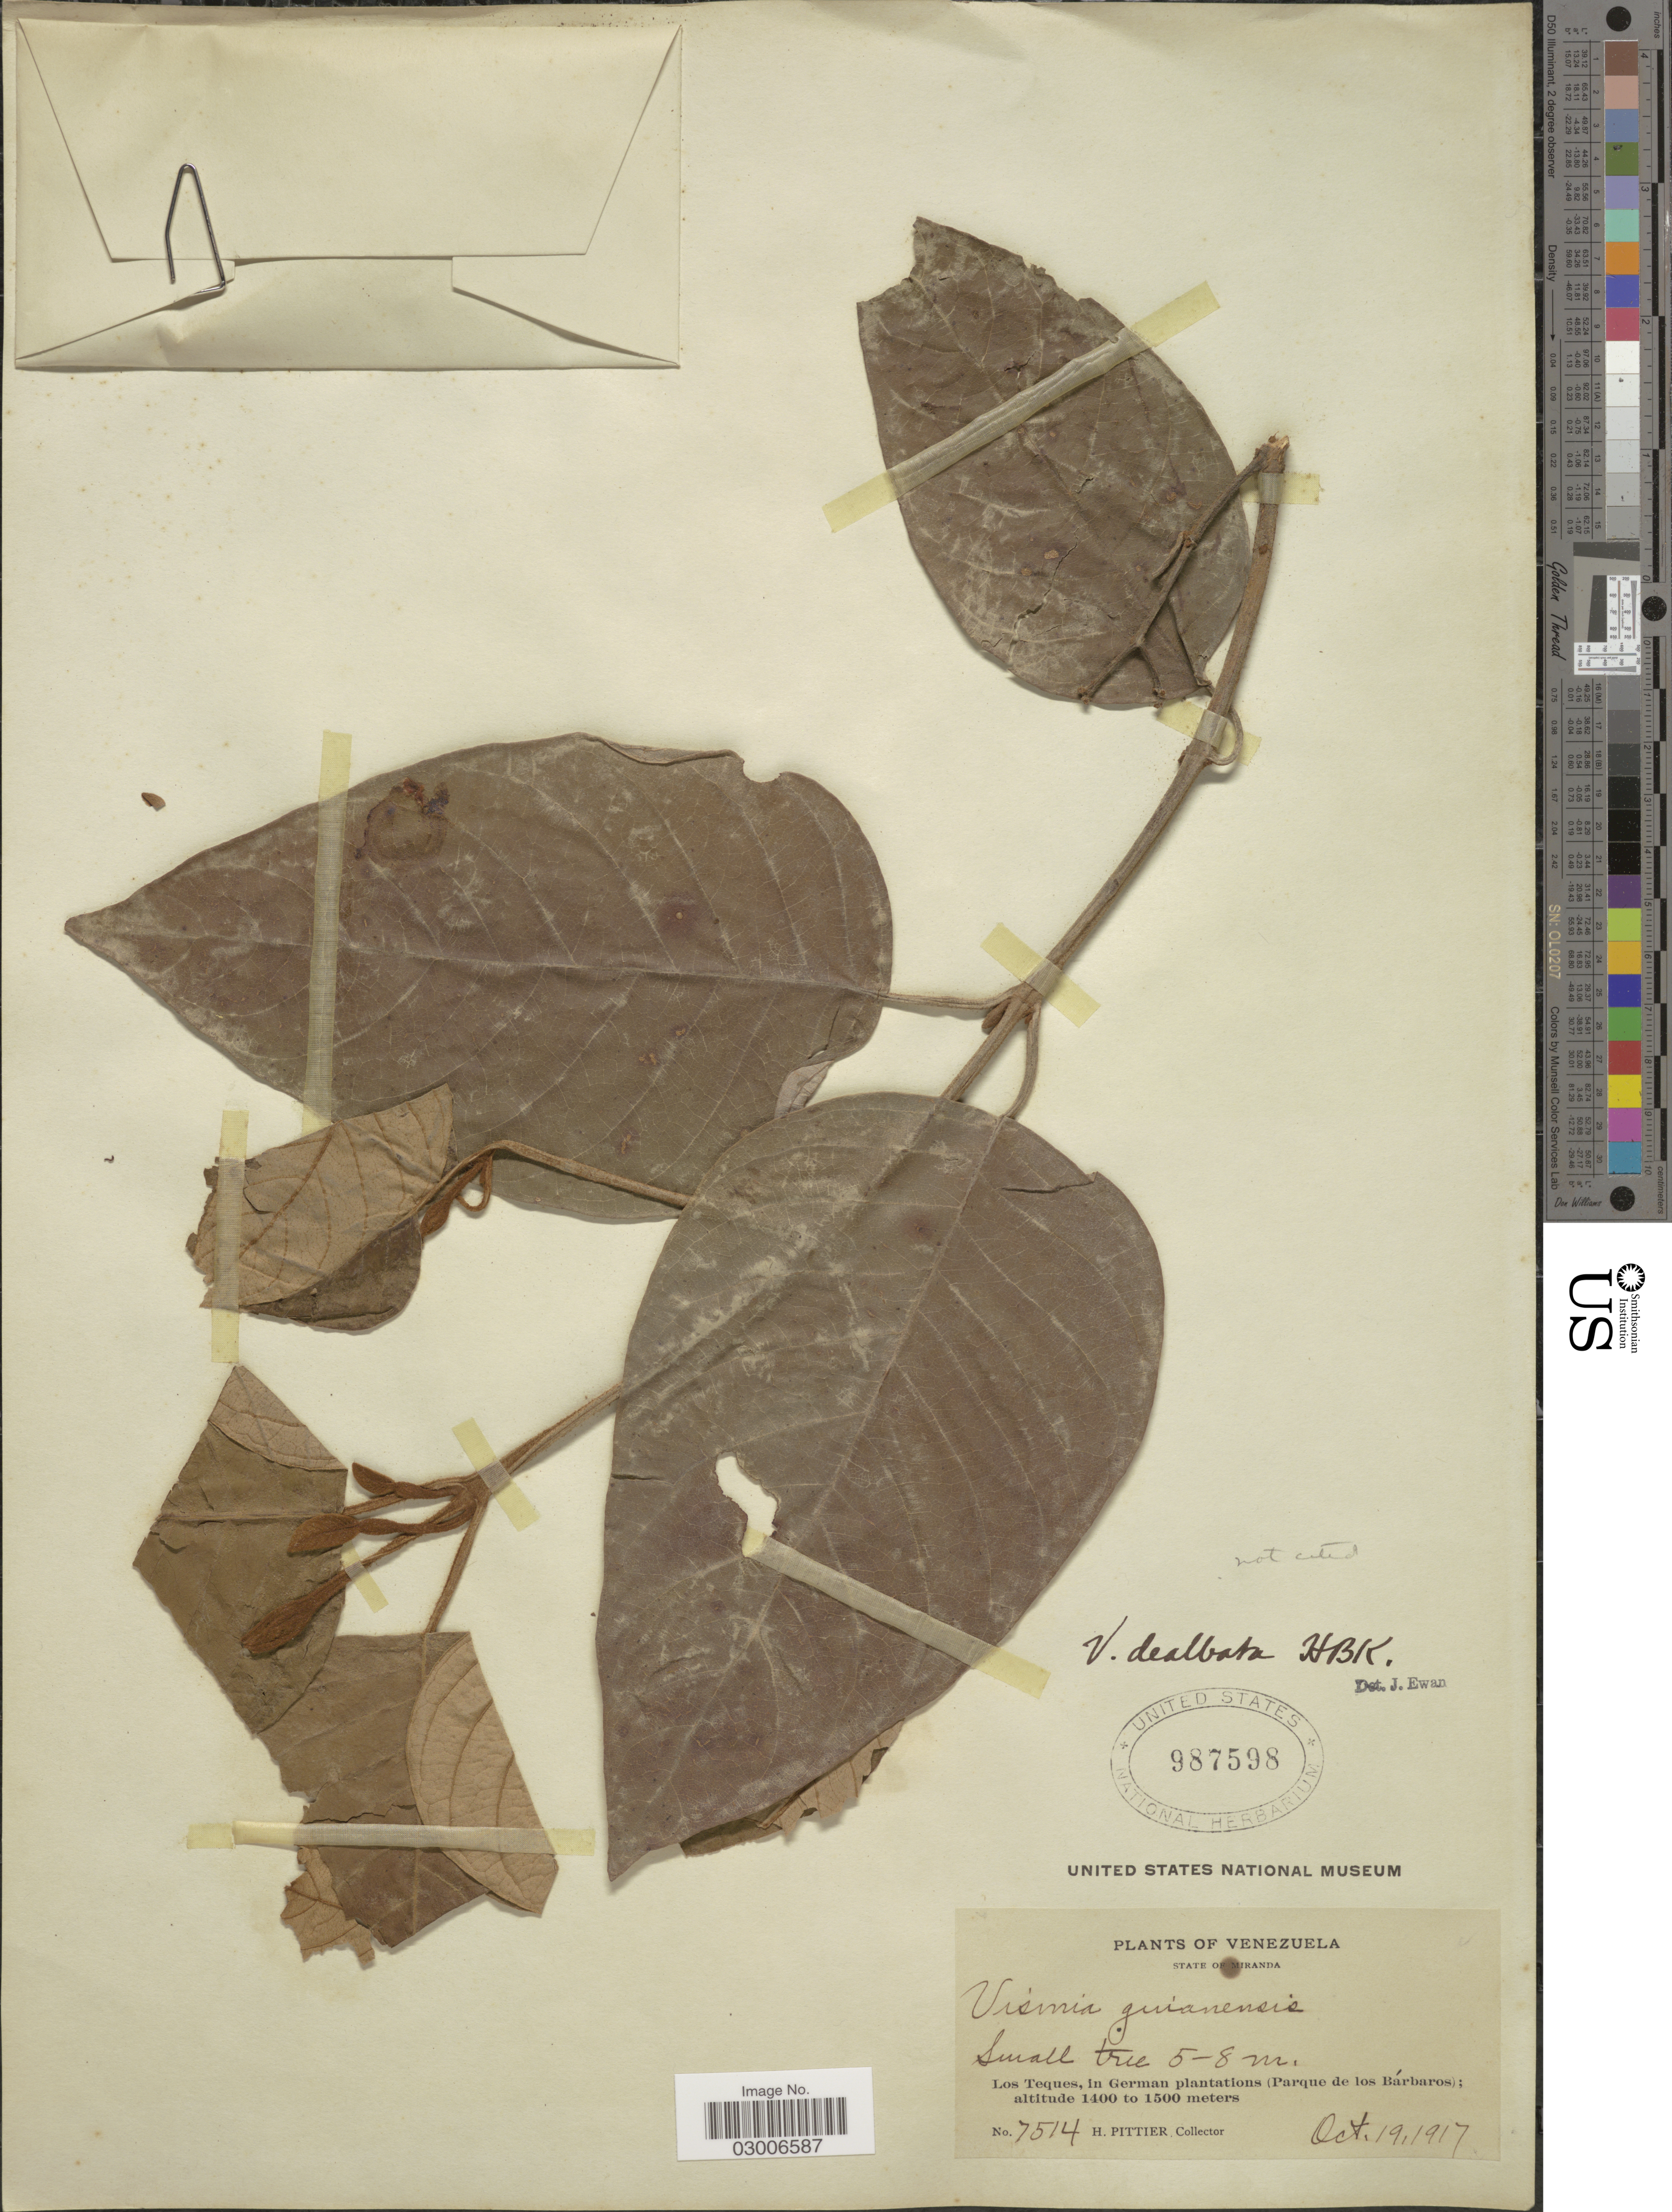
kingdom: Plantae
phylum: Tracheophyta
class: Magnoliopsida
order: Malpighiales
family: Hypericaceae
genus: Vismia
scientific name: Vismia baccifera subsp. dealbata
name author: (Kunth) Ewan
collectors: H. F. Pittier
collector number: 7514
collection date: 1917-10-19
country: Venezuela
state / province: Miranda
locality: Los Teques, in German plantations (Parque de los Bárbaros).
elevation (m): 1400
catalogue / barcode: US 987598